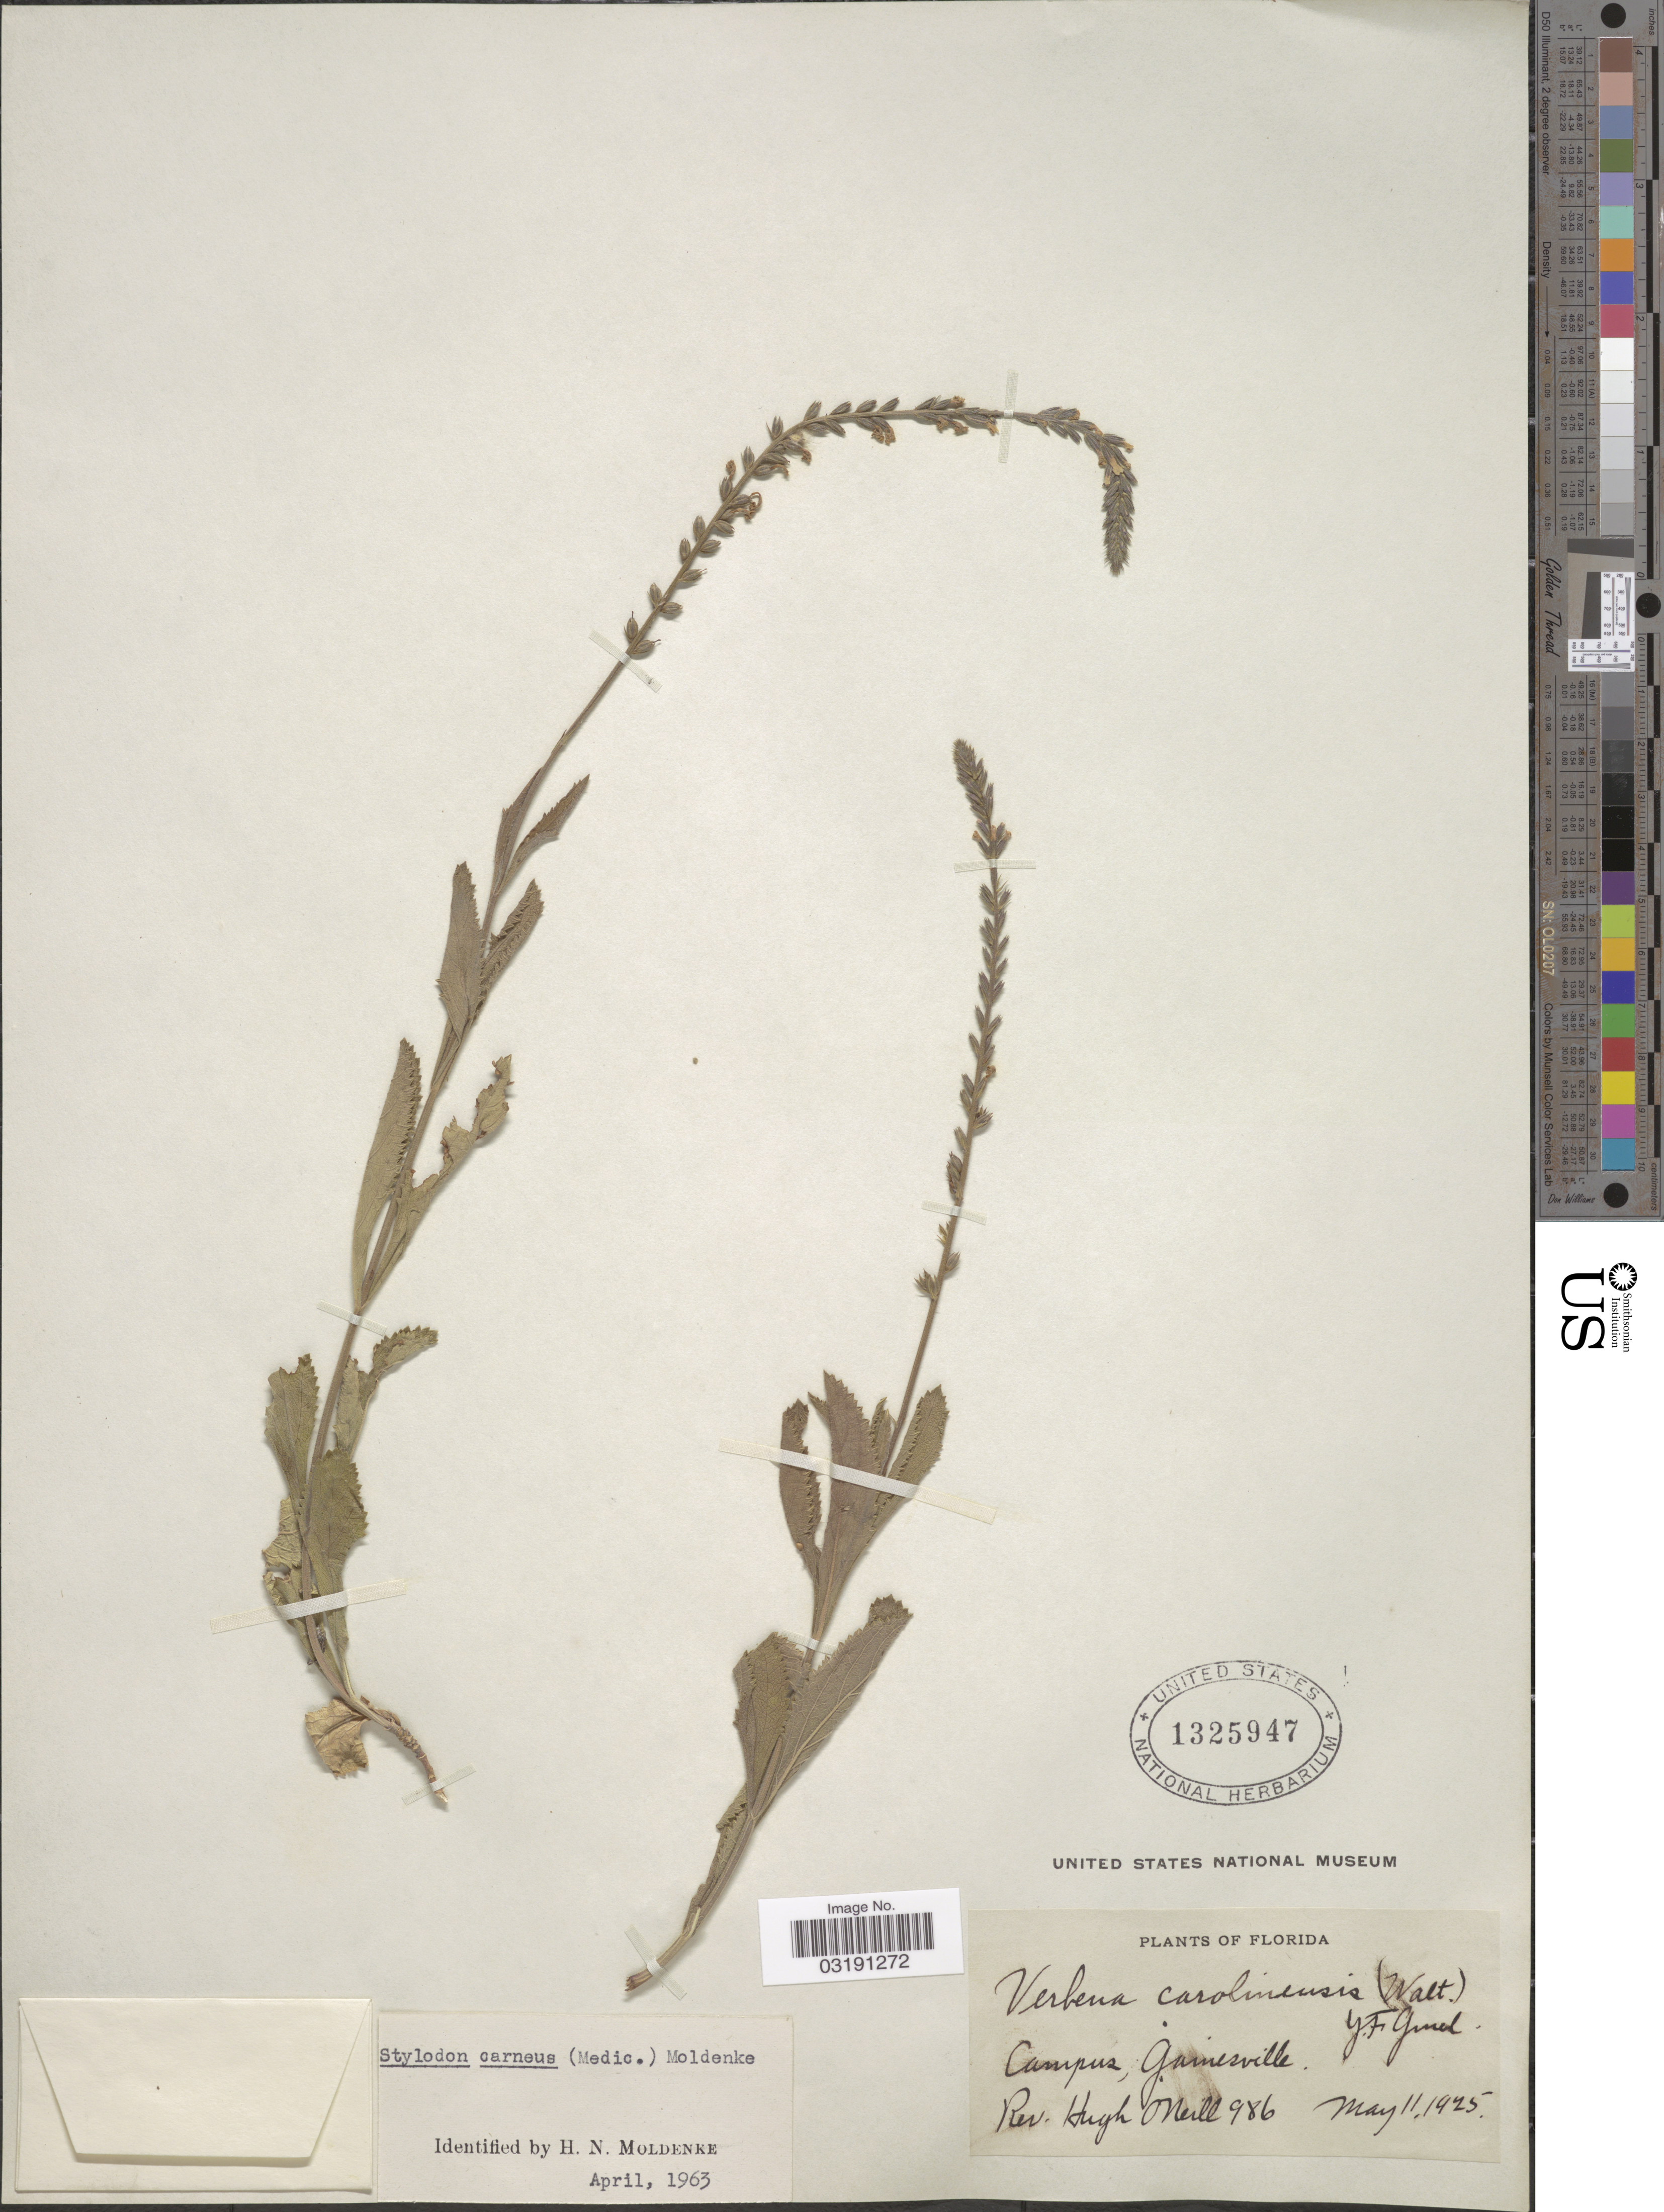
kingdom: Plantae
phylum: Tracheophyta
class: Magnoliopsida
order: Lamiales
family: Verbenaceae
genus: Verbena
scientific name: Verbena carnea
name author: Medik.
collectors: H. O'Neill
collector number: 986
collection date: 1925-05-11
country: United States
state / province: Florida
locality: Campus, Gainesville.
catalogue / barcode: US 1325947